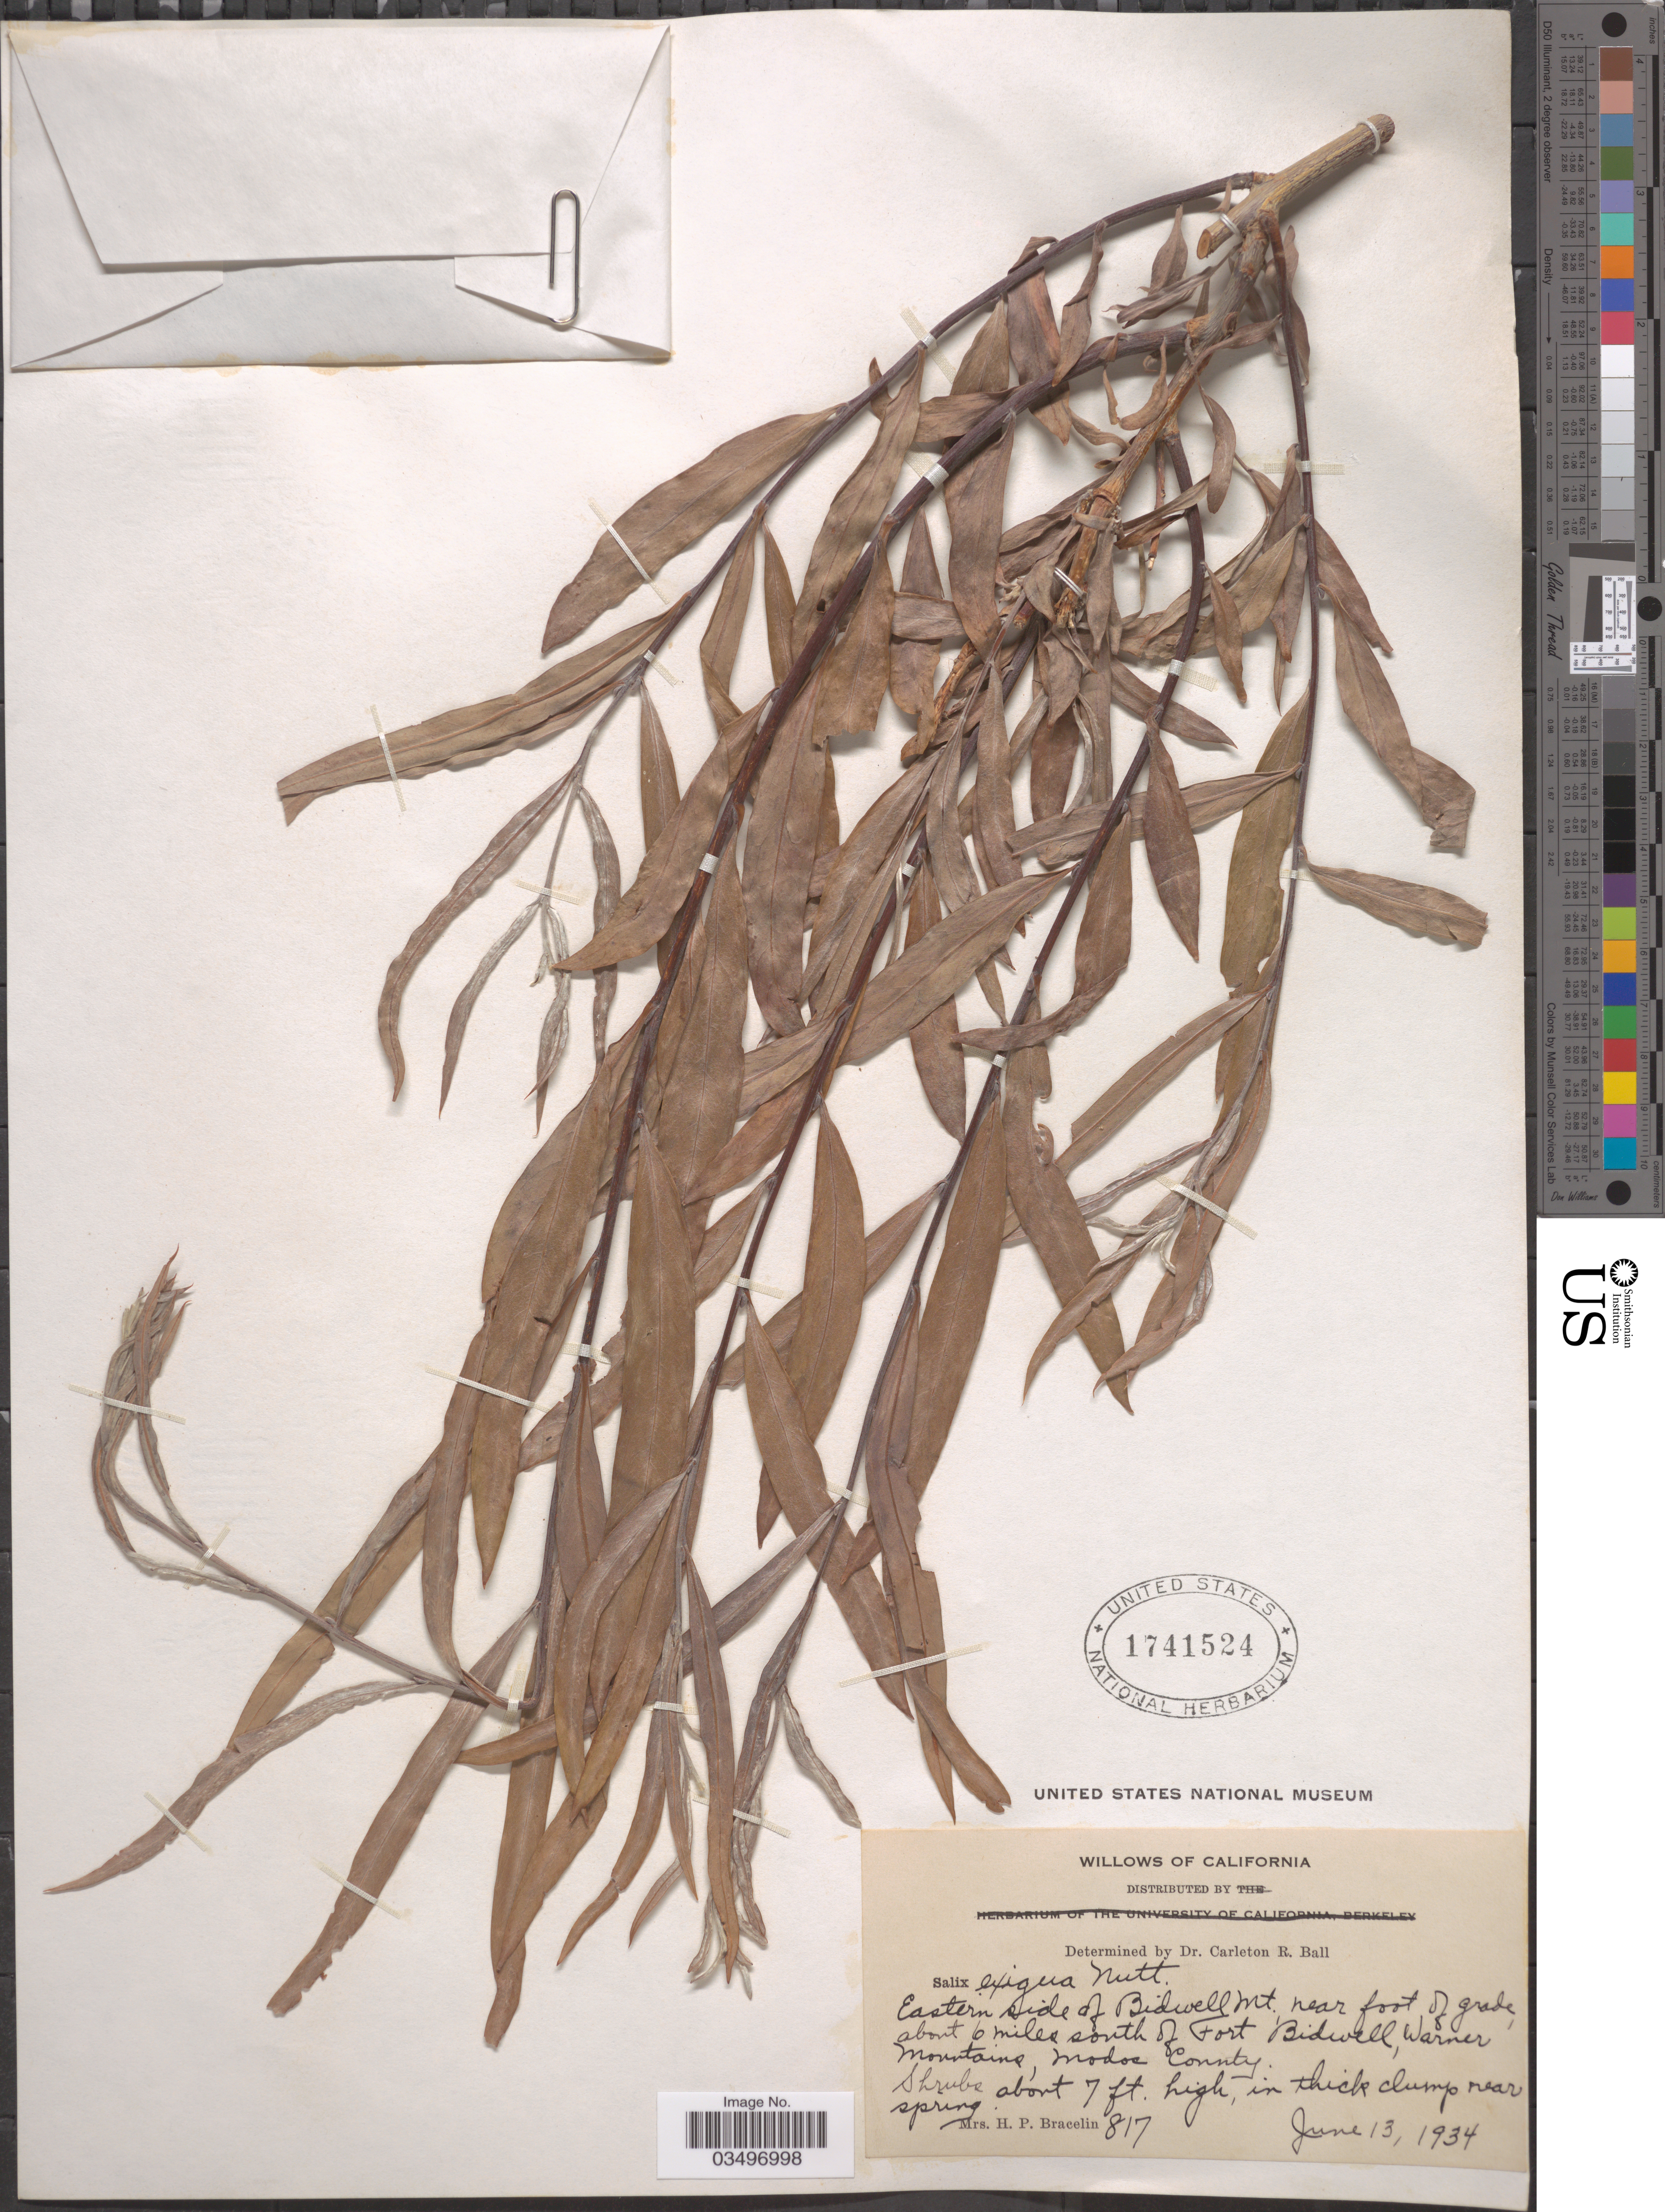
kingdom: Plantae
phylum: Tracheophyta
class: Magnoliopsida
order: Malpighiales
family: Salicaceae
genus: Salix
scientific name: Salix exigua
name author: Nutt.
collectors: H. Bracelin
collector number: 817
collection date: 1934-06-13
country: United States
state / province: California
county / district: Modoc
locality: Eastern side of Bidwell Mt., near foot of grade, about 6 miles south of Fort Bidwell, Warner Mountains, Modoc County.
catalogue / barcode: US 1741524